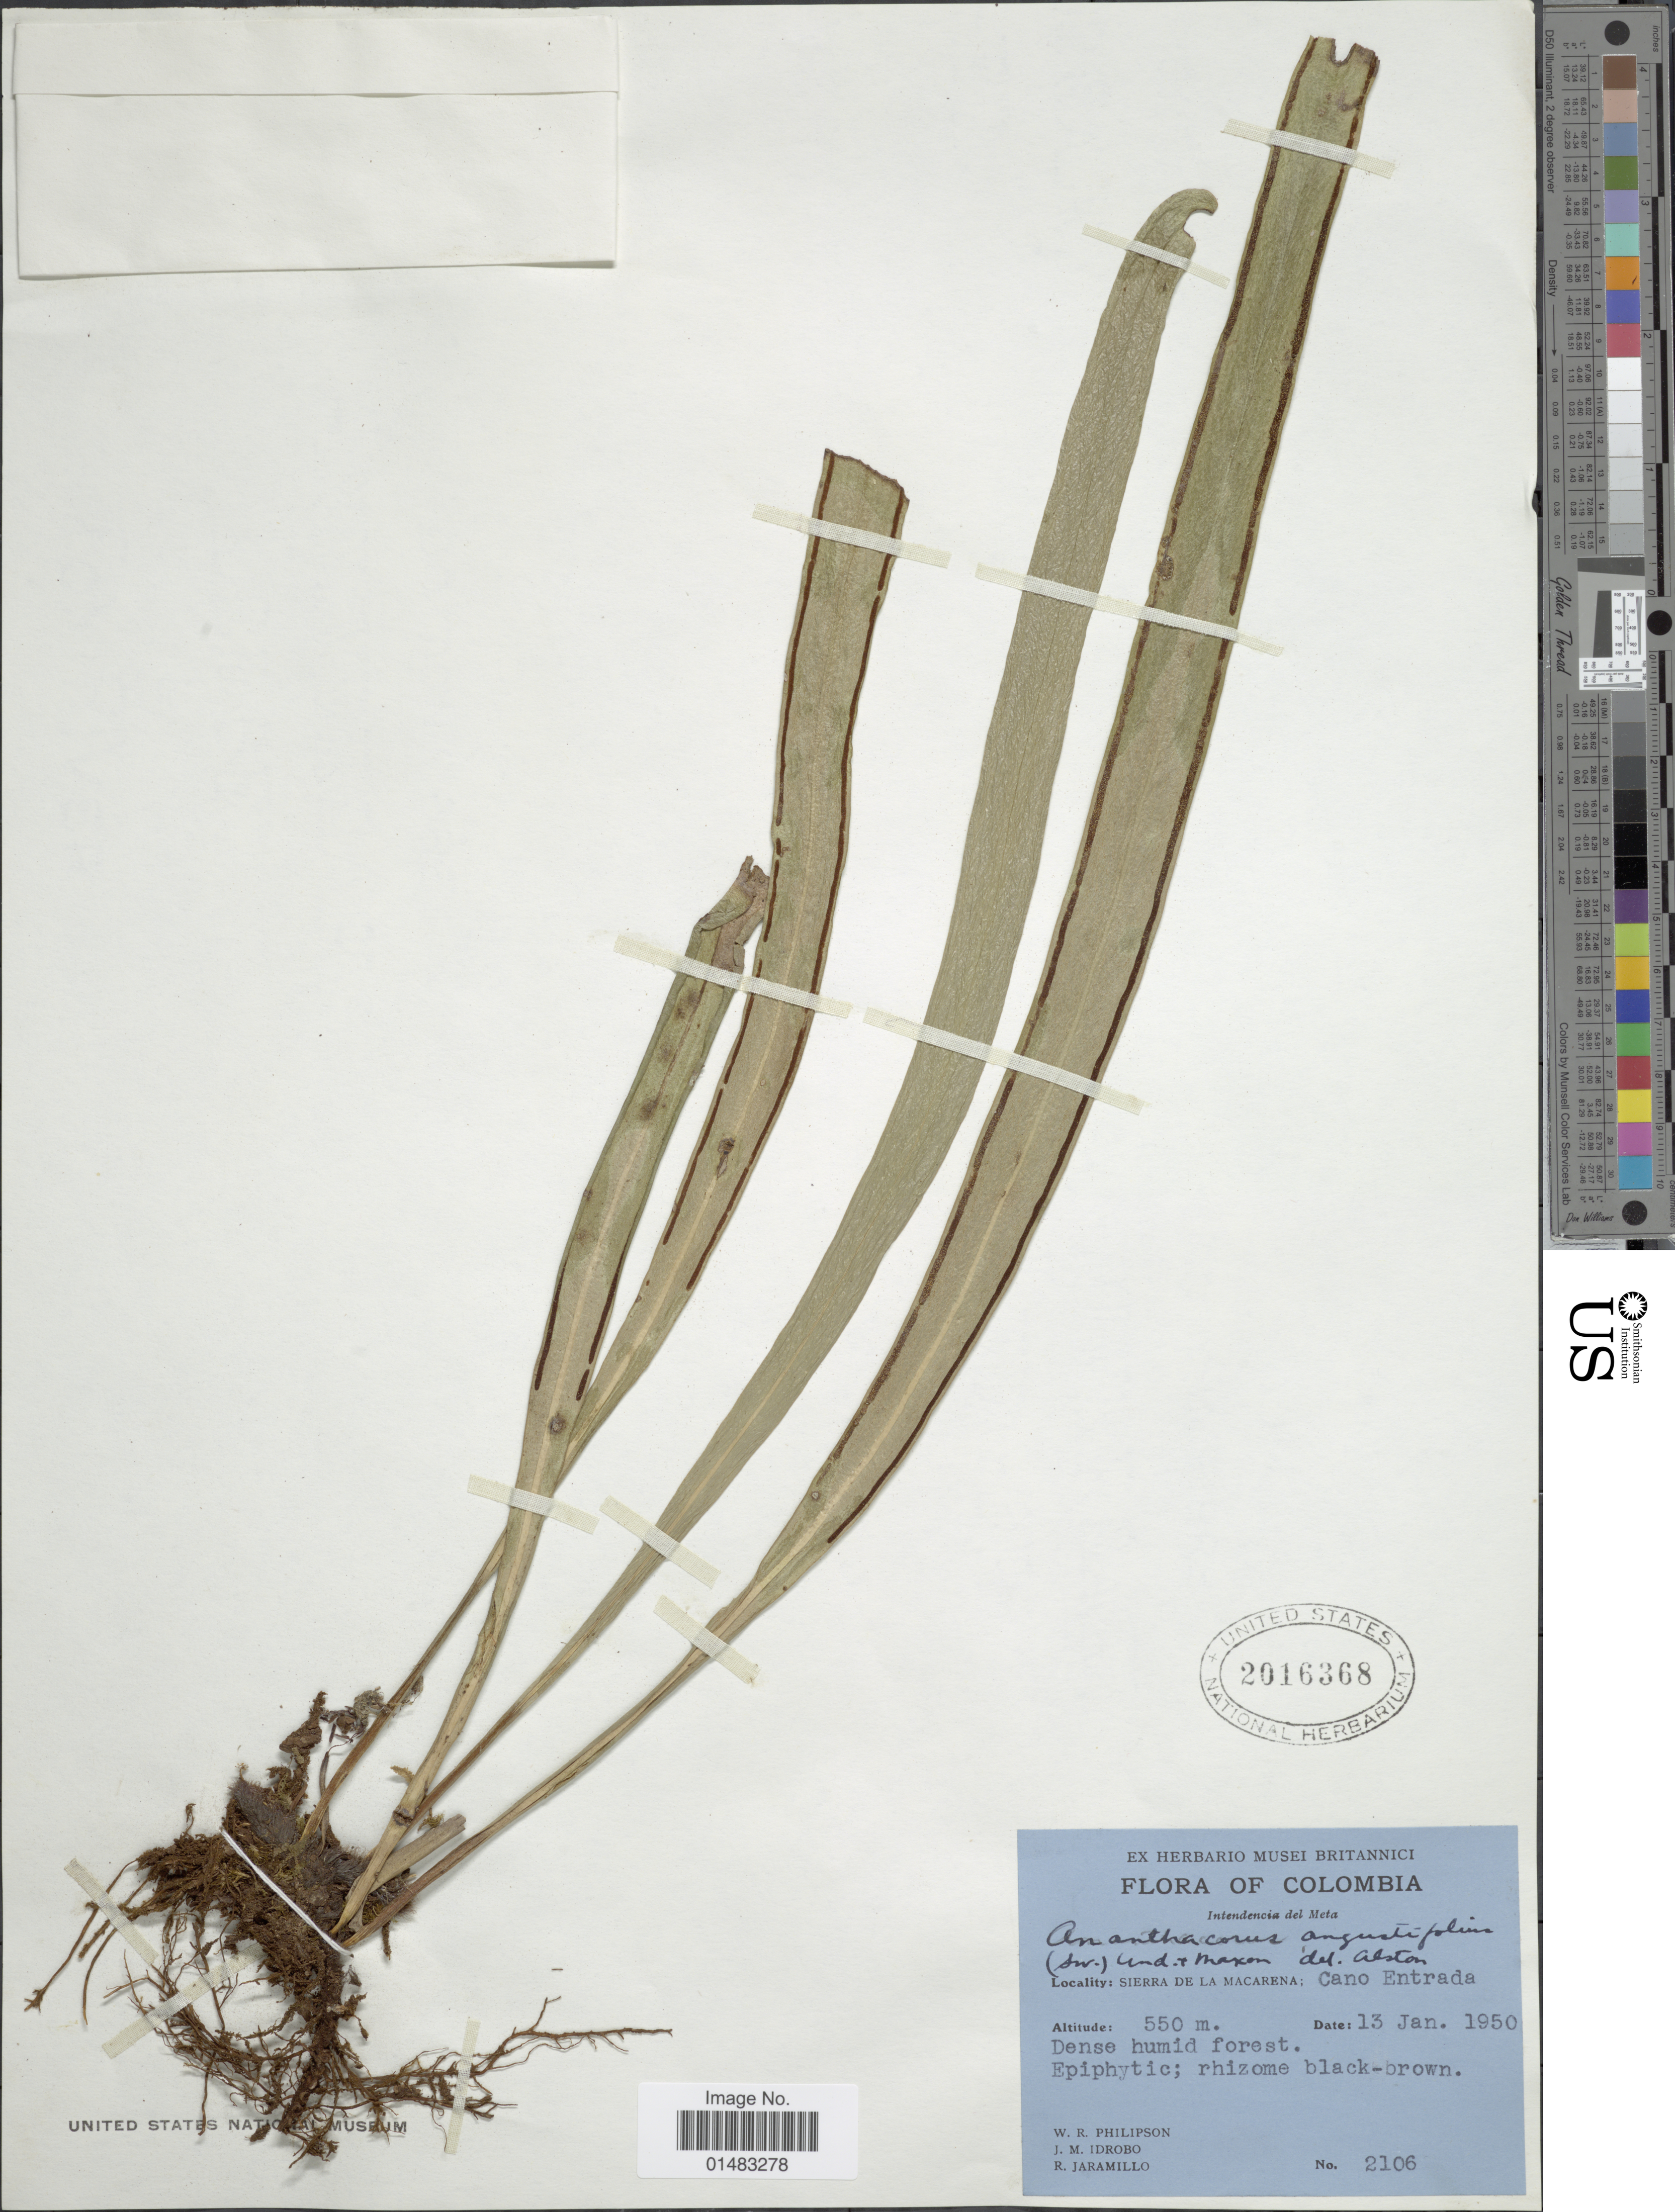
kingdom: Plantae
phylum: Tracheophyta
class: Polypodiopsida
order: Polypodiales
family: Pteridaceae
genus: Ananthacorus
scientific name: Ananthacorus angustifolius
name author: (Sw.) Underw. & Maxon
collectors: W. R. Philipson, J. M. Idrobo & R. Jaramillo M.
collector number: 2106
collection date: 1950-01-13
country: Colombia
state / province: Meta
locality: Flora of Colombia, Sierra de la Macarena: Cano Entrada, Dense humid forest, Epiphytic; rhizome black-brown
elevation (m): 550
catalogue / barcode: US 2016368